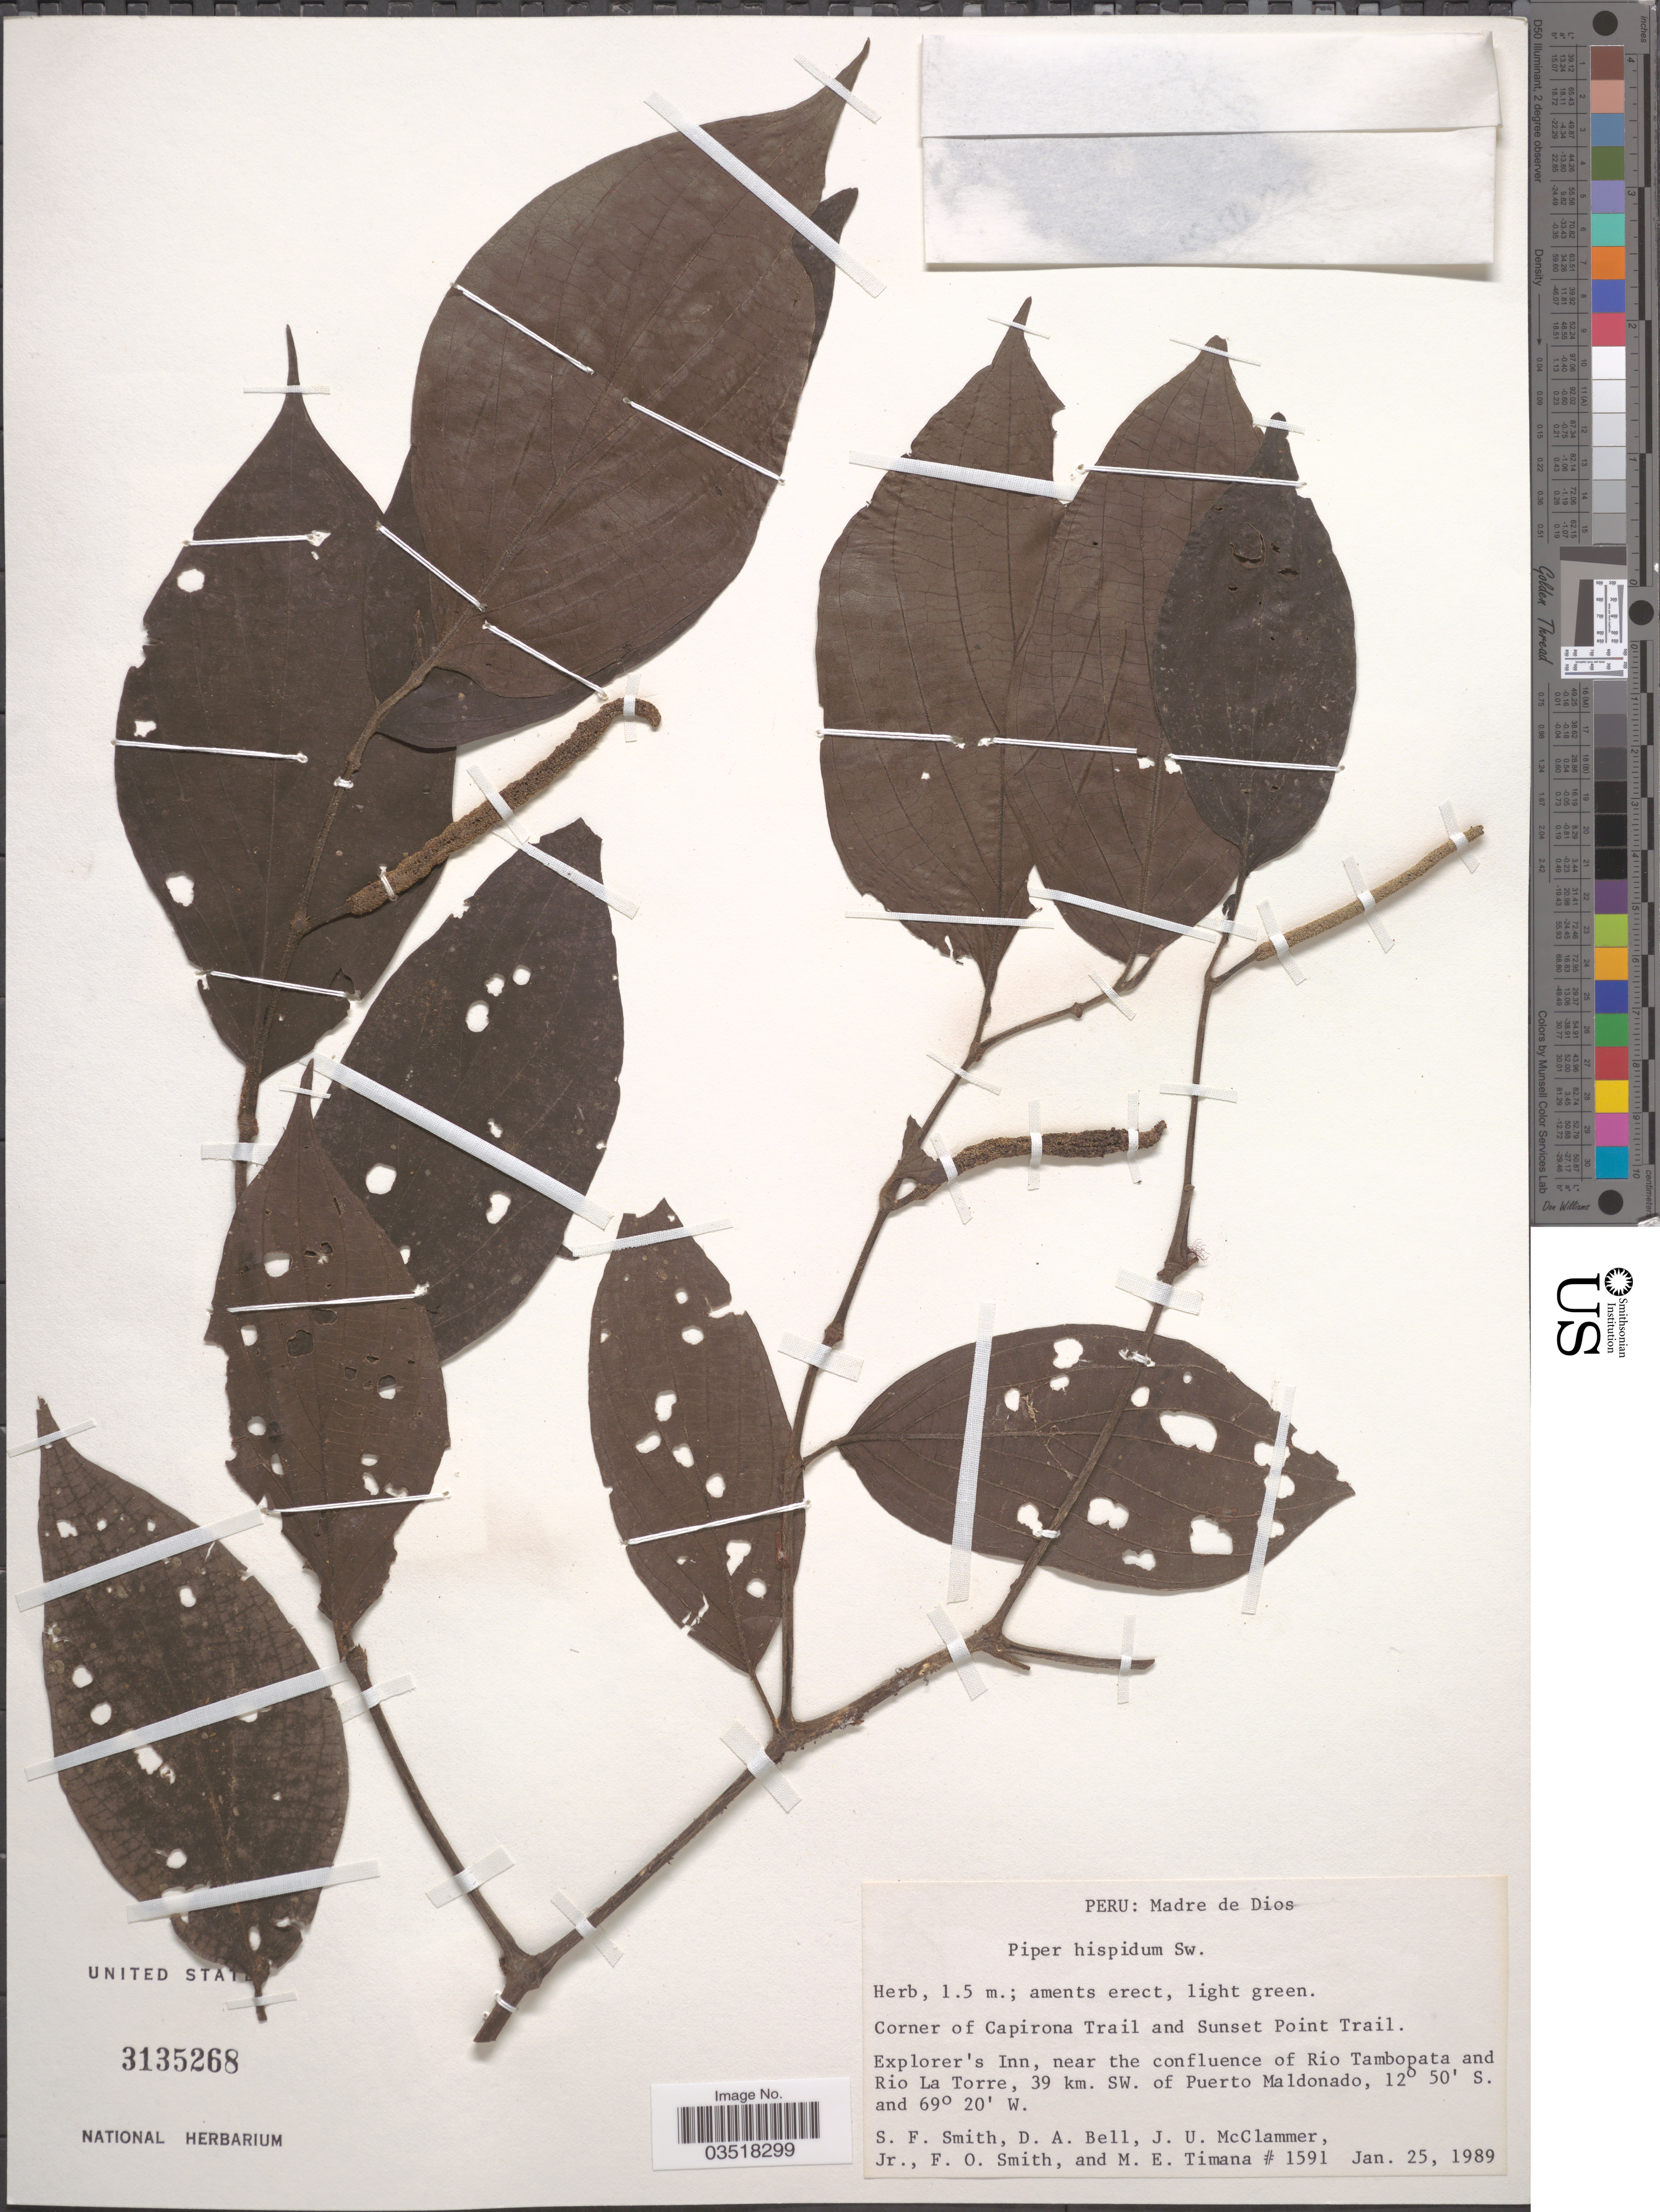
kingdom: Plantae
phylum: Tracheophyta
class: Magnoliopsida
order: Piperales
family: Piperaceae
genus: Piper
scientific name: Piper hispidum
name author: Sw.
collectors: S.F. Smith, D. A. Bell, J. McClammer Jr. & F. Smith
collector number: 1591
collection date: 1989-01-25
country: Peru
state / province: Madre de Dios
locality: Corner of Capirona Trail and Sunset Point Trail. Explorer's Inn, near the confluence of Rio Tambopata and Rio La Torre, 39 km. SW. of Puerto Maldonado.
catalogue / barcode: US 3135268